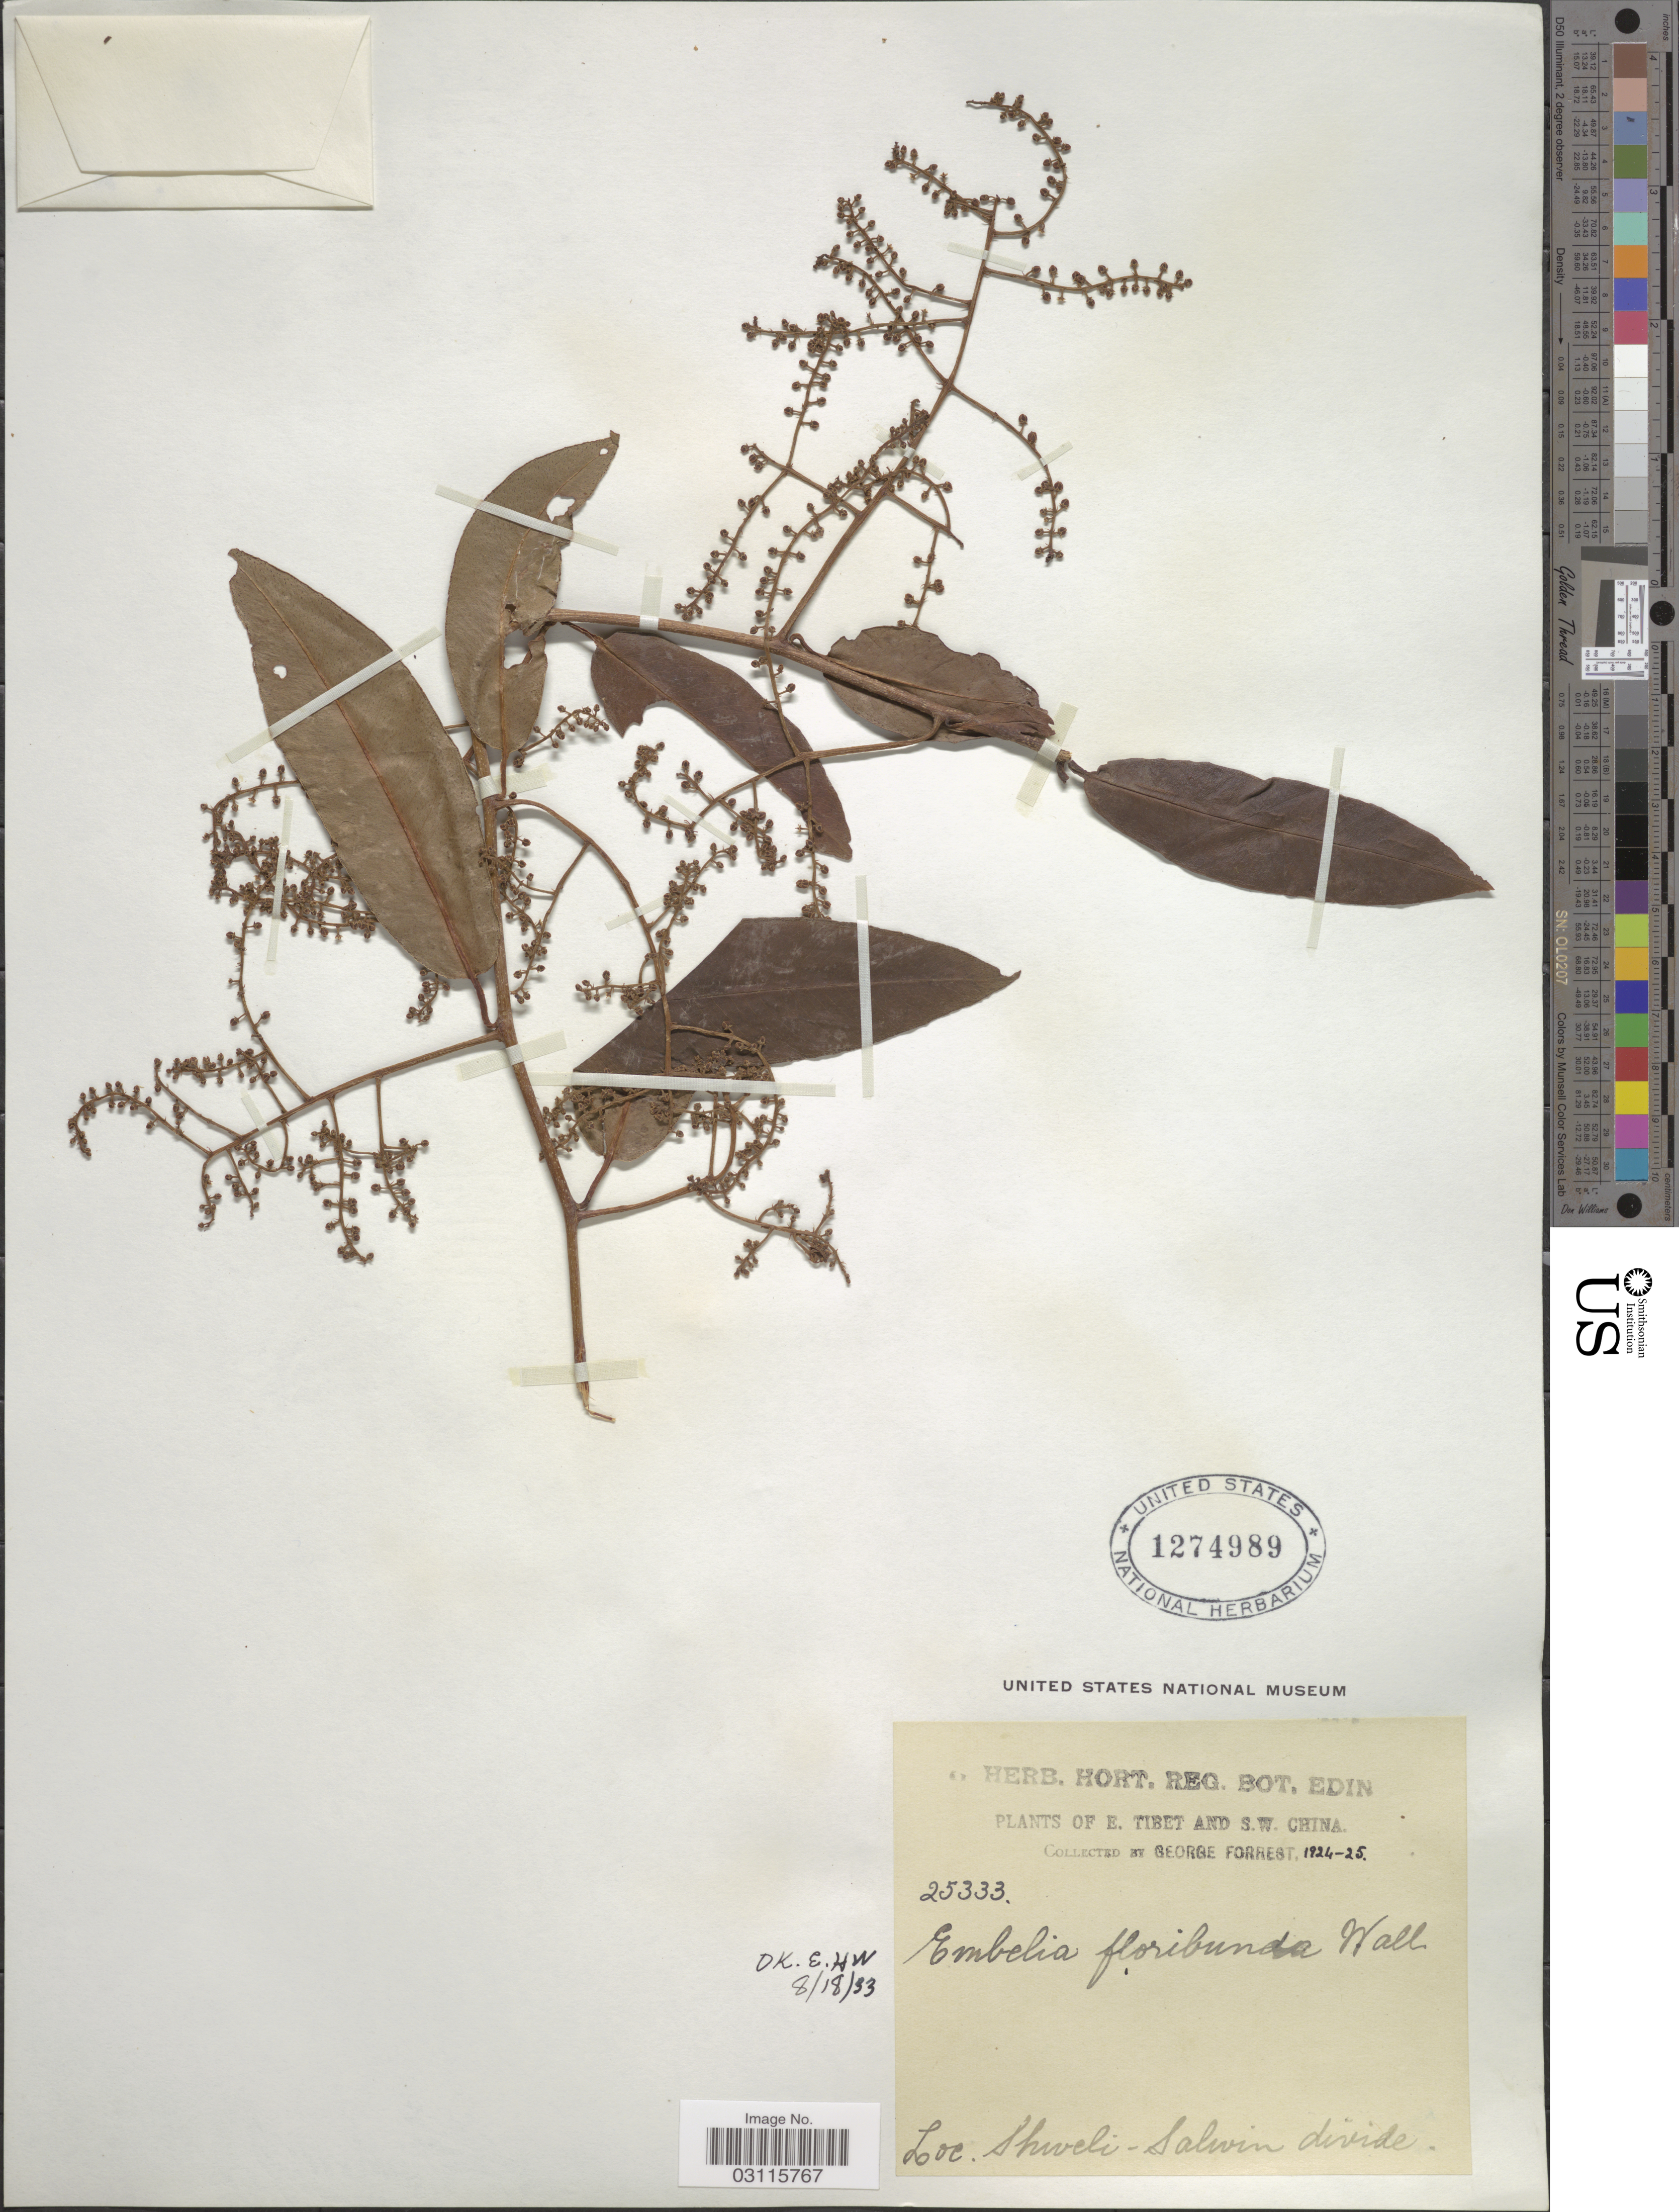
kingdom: Plantae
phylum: Tracheophyta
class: Magnoliopsida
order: Ericales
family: Primulaceae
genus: Embelia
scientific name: Embelia floribunda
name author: Wall.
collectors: G. Forrest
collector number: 25333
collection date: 1924/1925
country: China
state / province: Xizang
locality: E. Tibet and S.W. China. Shweli-Salwin divide.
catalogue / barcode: US 1274989